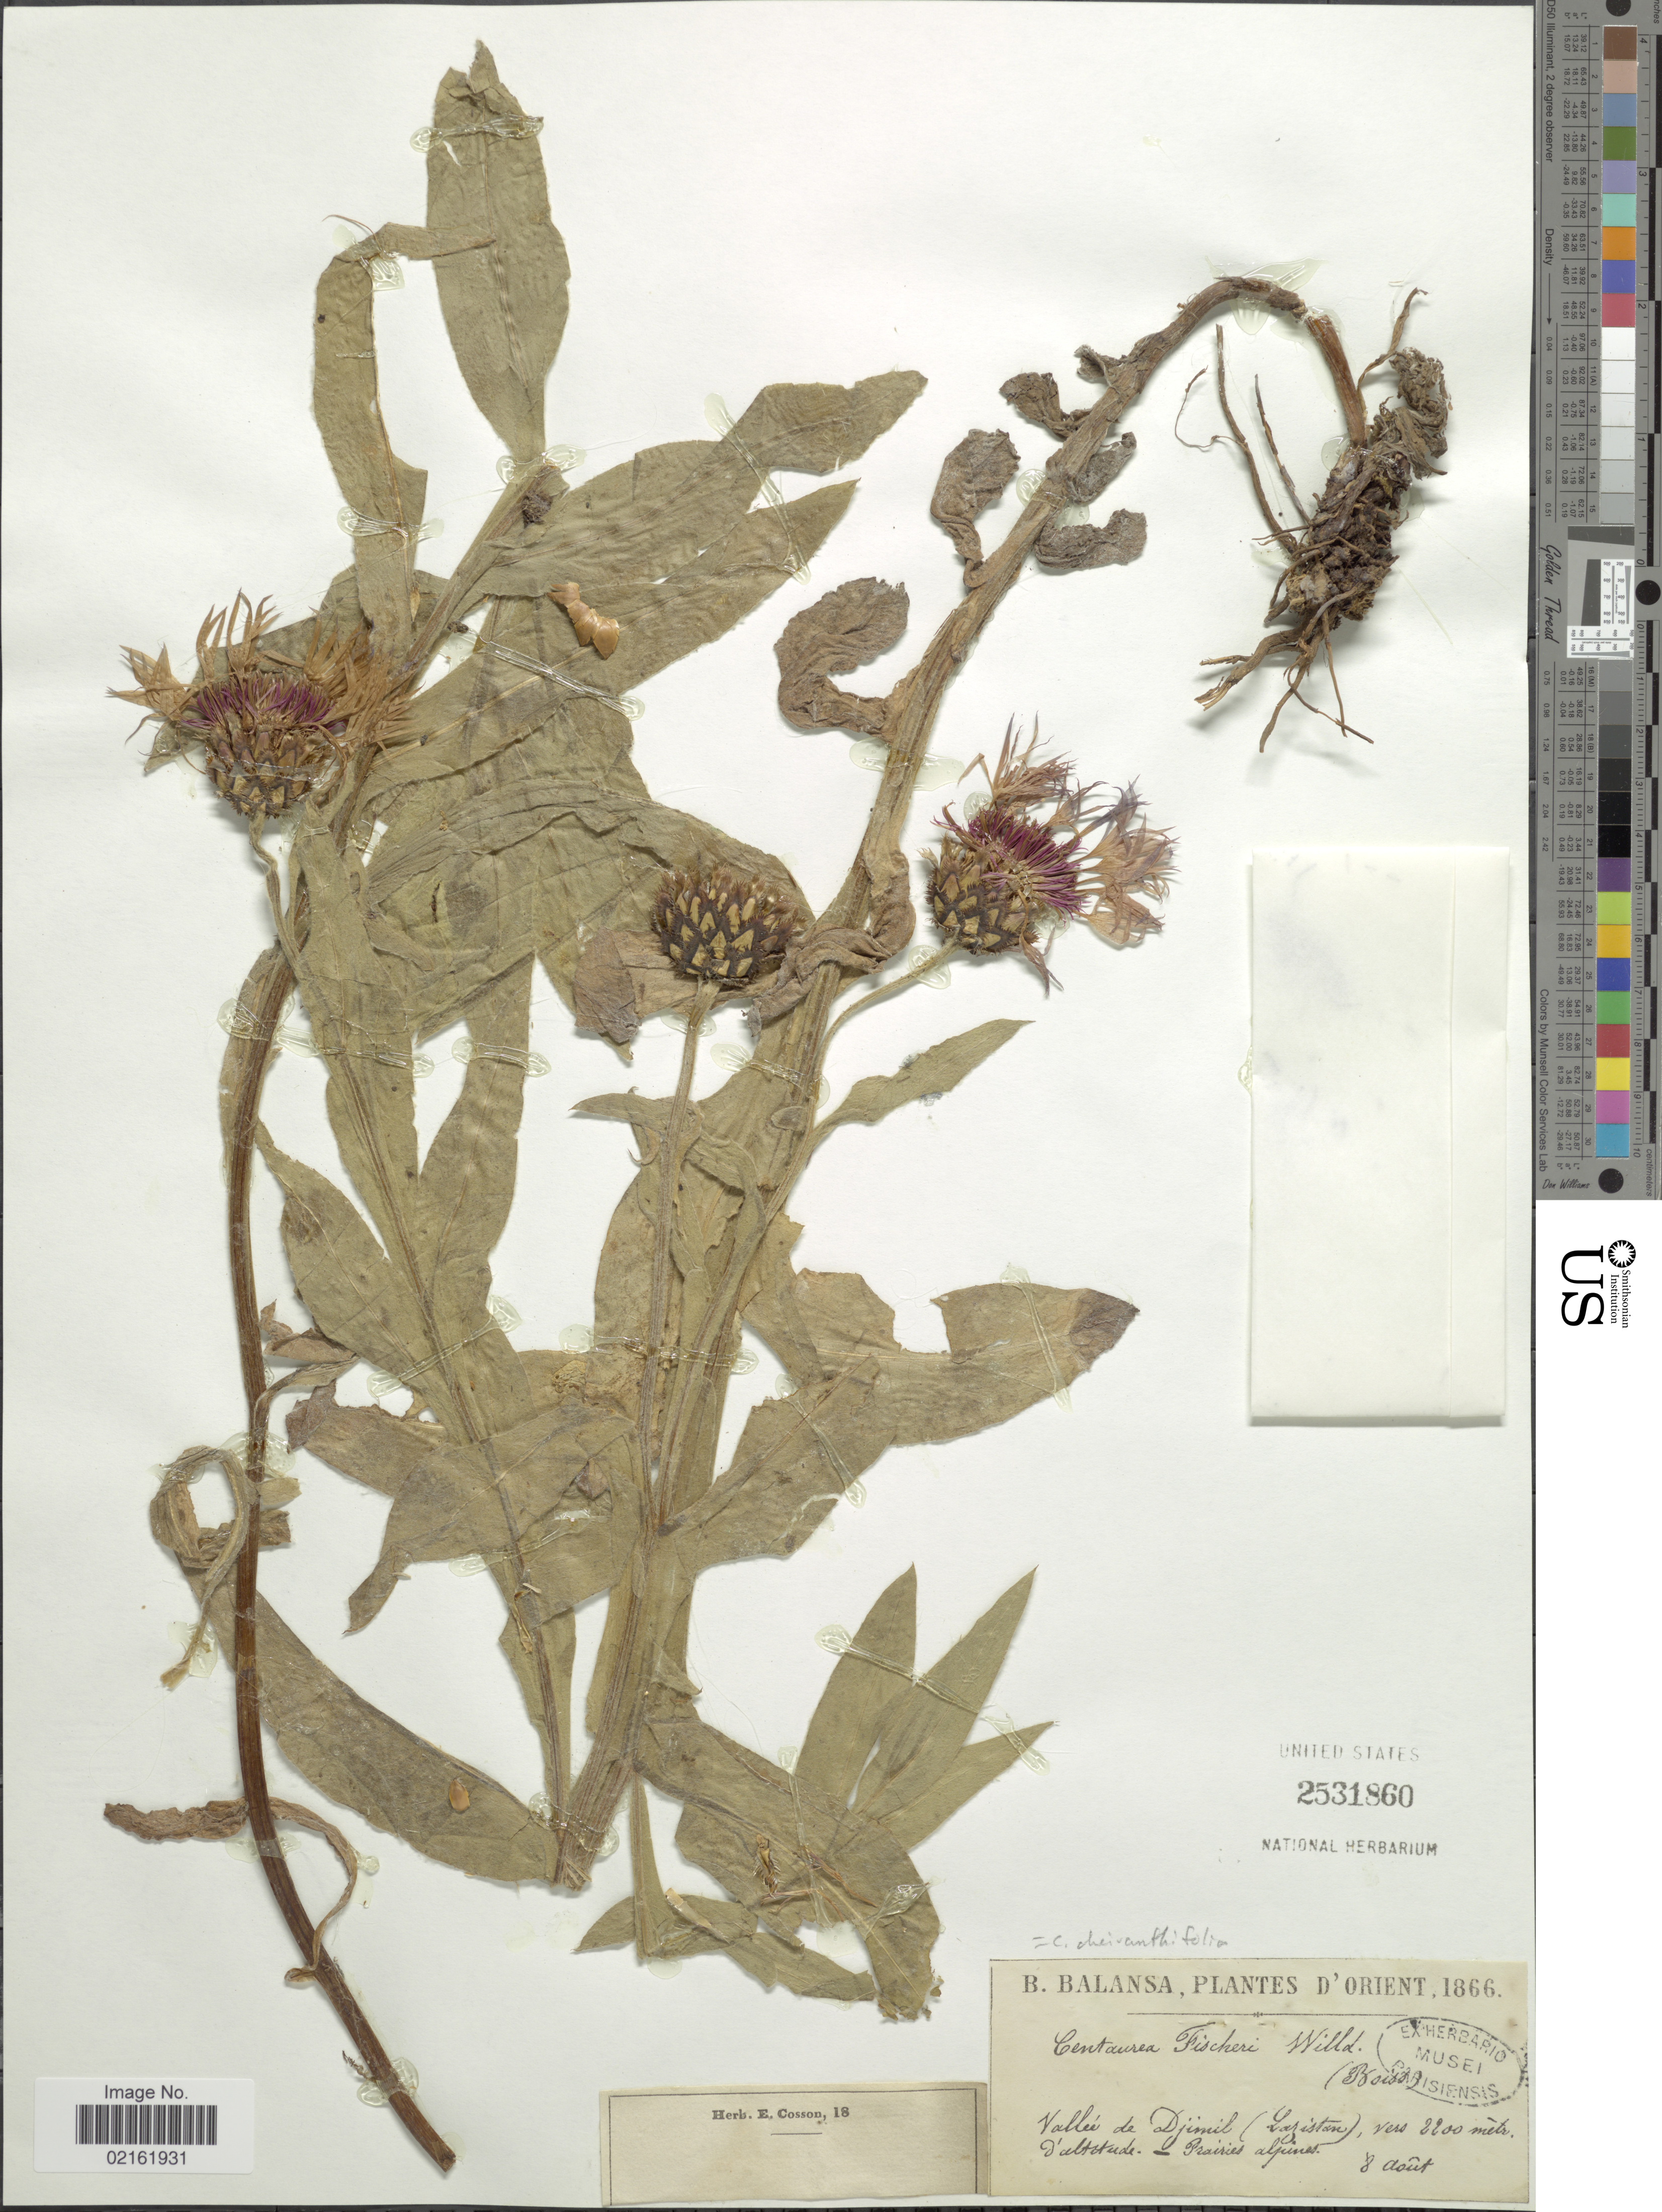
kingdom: Plantae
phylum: Tracheophyta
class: Magnoliopsida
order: Asterales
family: Asteraceae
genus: Centaurea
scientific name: Centaurea cheiranthifolia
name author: Willd.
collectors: B. Balansa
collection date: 1866-08-08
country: Turkey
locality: D'Orient, Vallee de Djimil (Lazistan)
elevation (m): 2200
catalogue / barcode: US 2531860